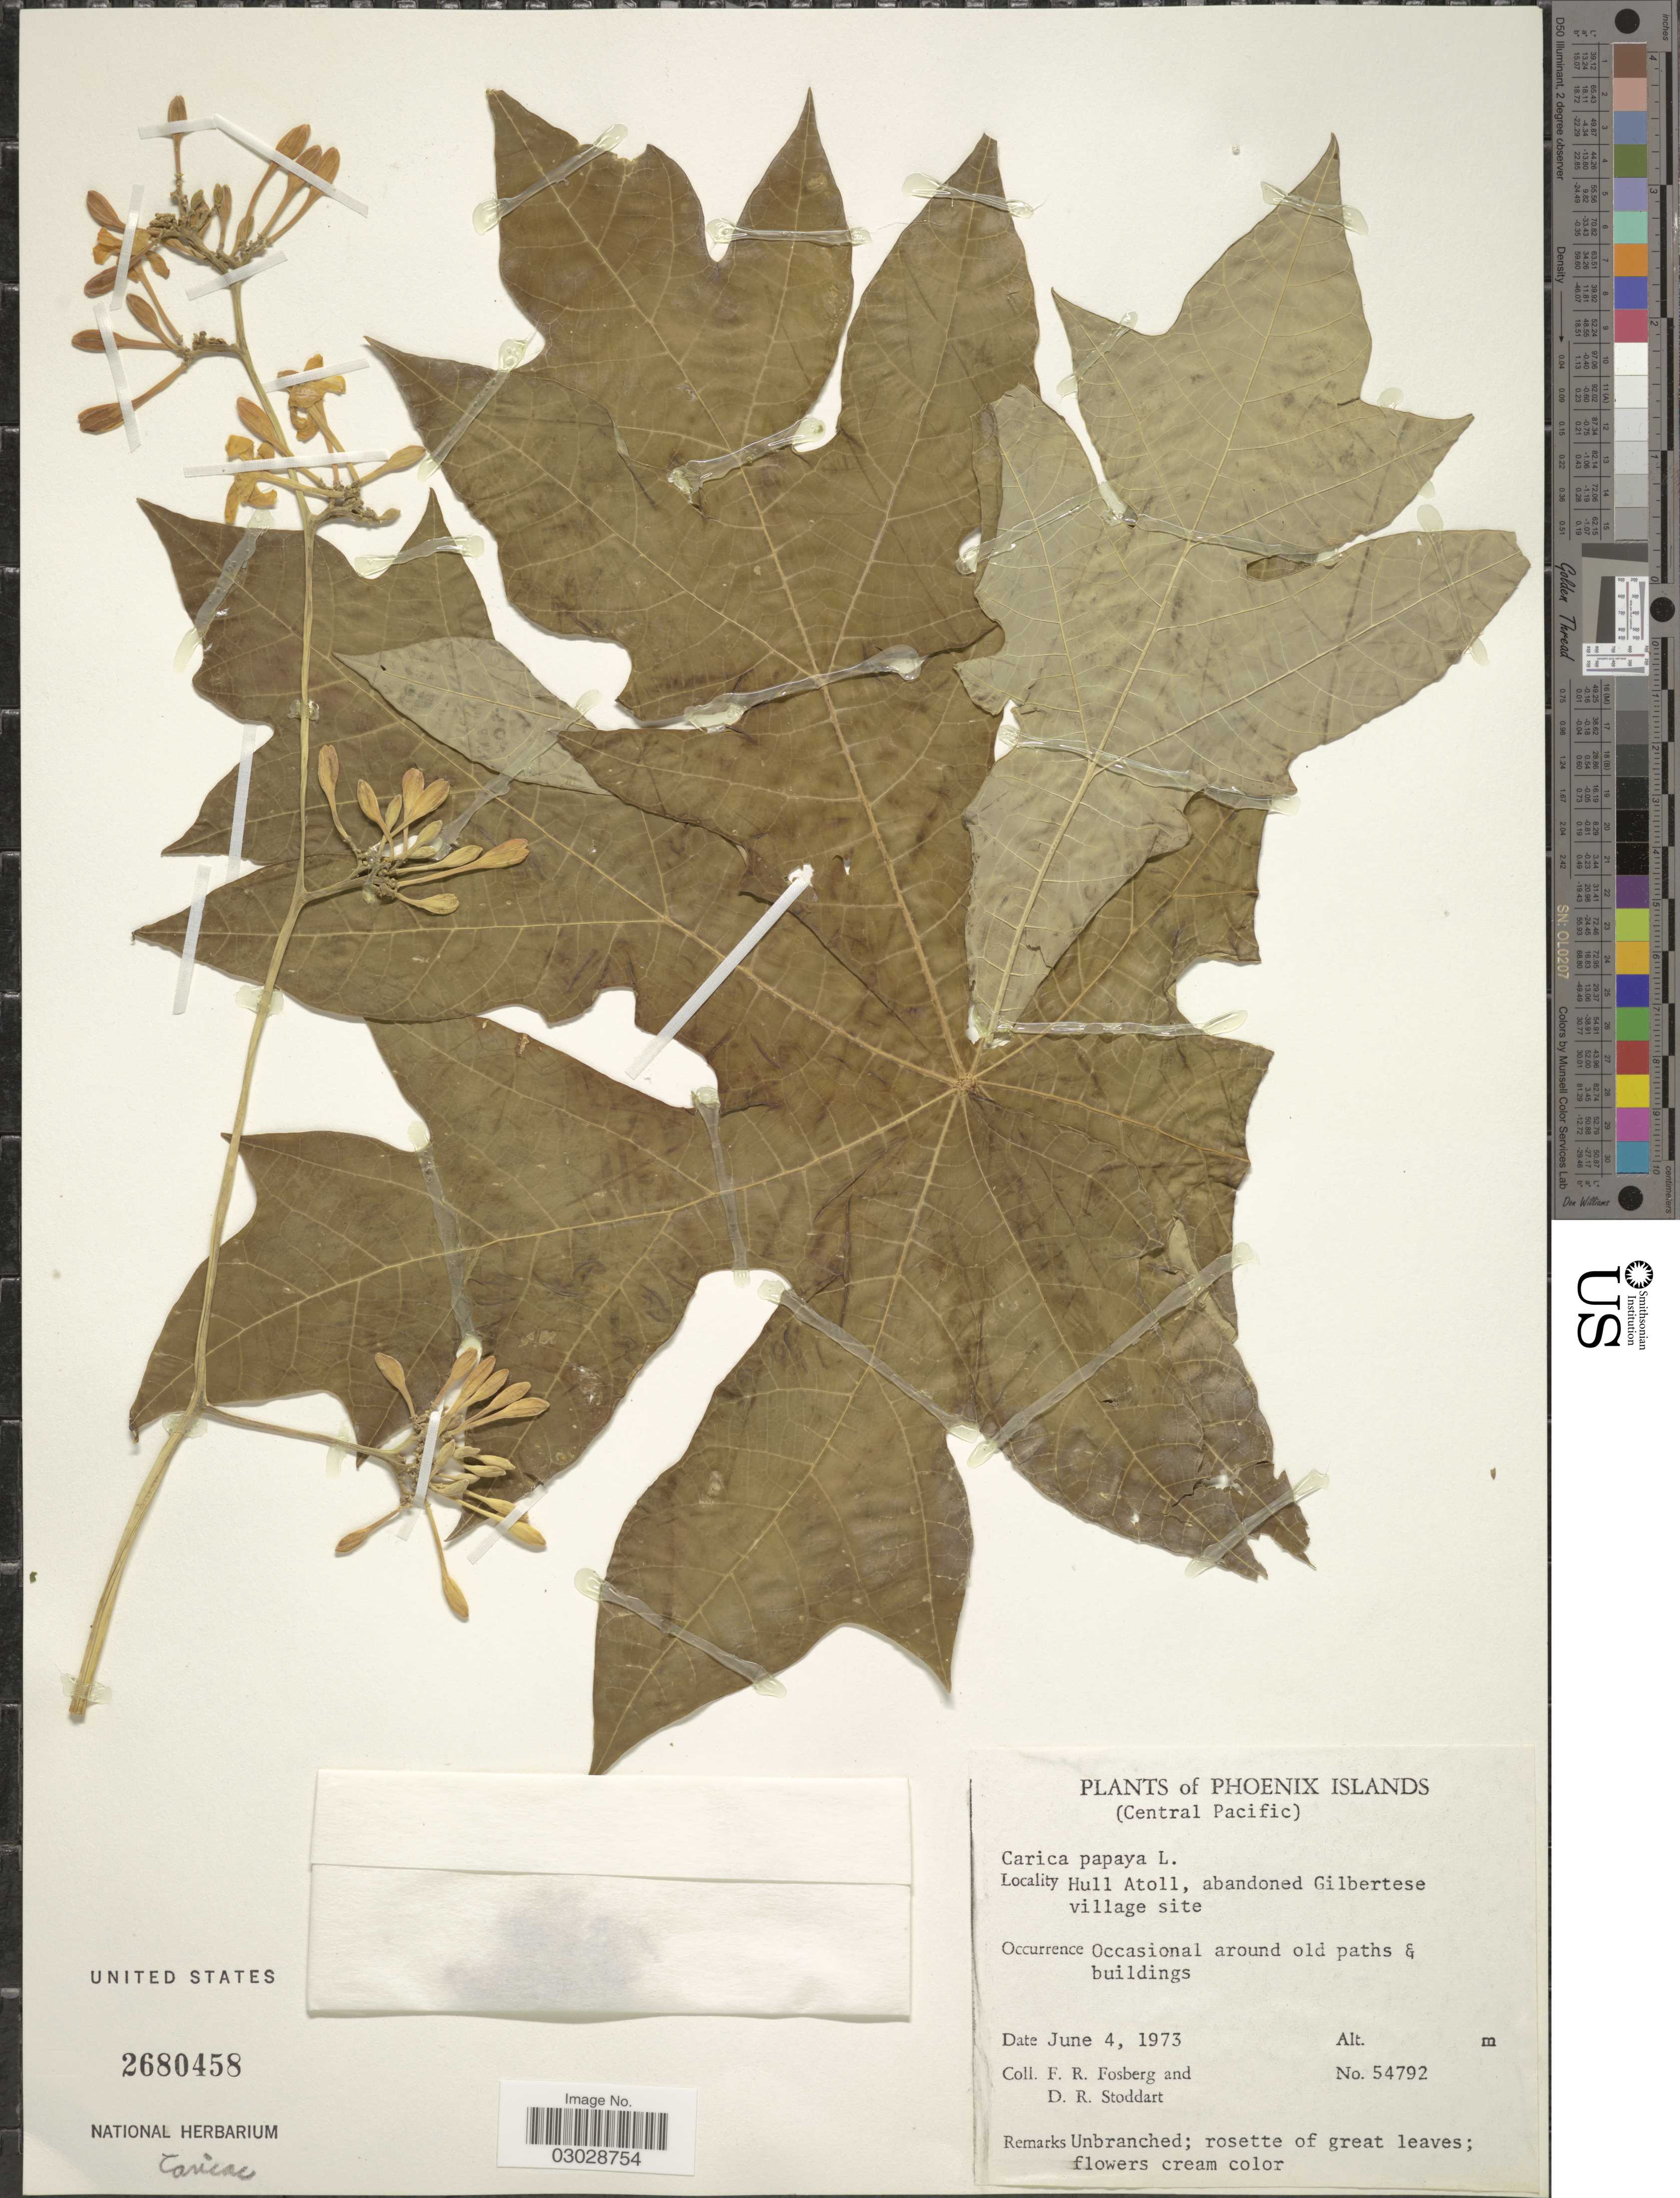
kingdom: Plantae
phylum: Tracheophyta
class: Magnoliopsida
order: Brassicales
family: Caricaceae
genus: Carica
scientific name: Carica papaya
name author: L.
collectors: F. R. Fosberg & D. R. Stoddart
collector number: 54792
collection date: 1973-06-04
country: Kiribati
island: Orona [Hull] Atoll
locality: Phoenix Islands. (Central Pacific). Hull Atoll, abandoned Gilbertese village site.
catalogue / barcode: US 2680458